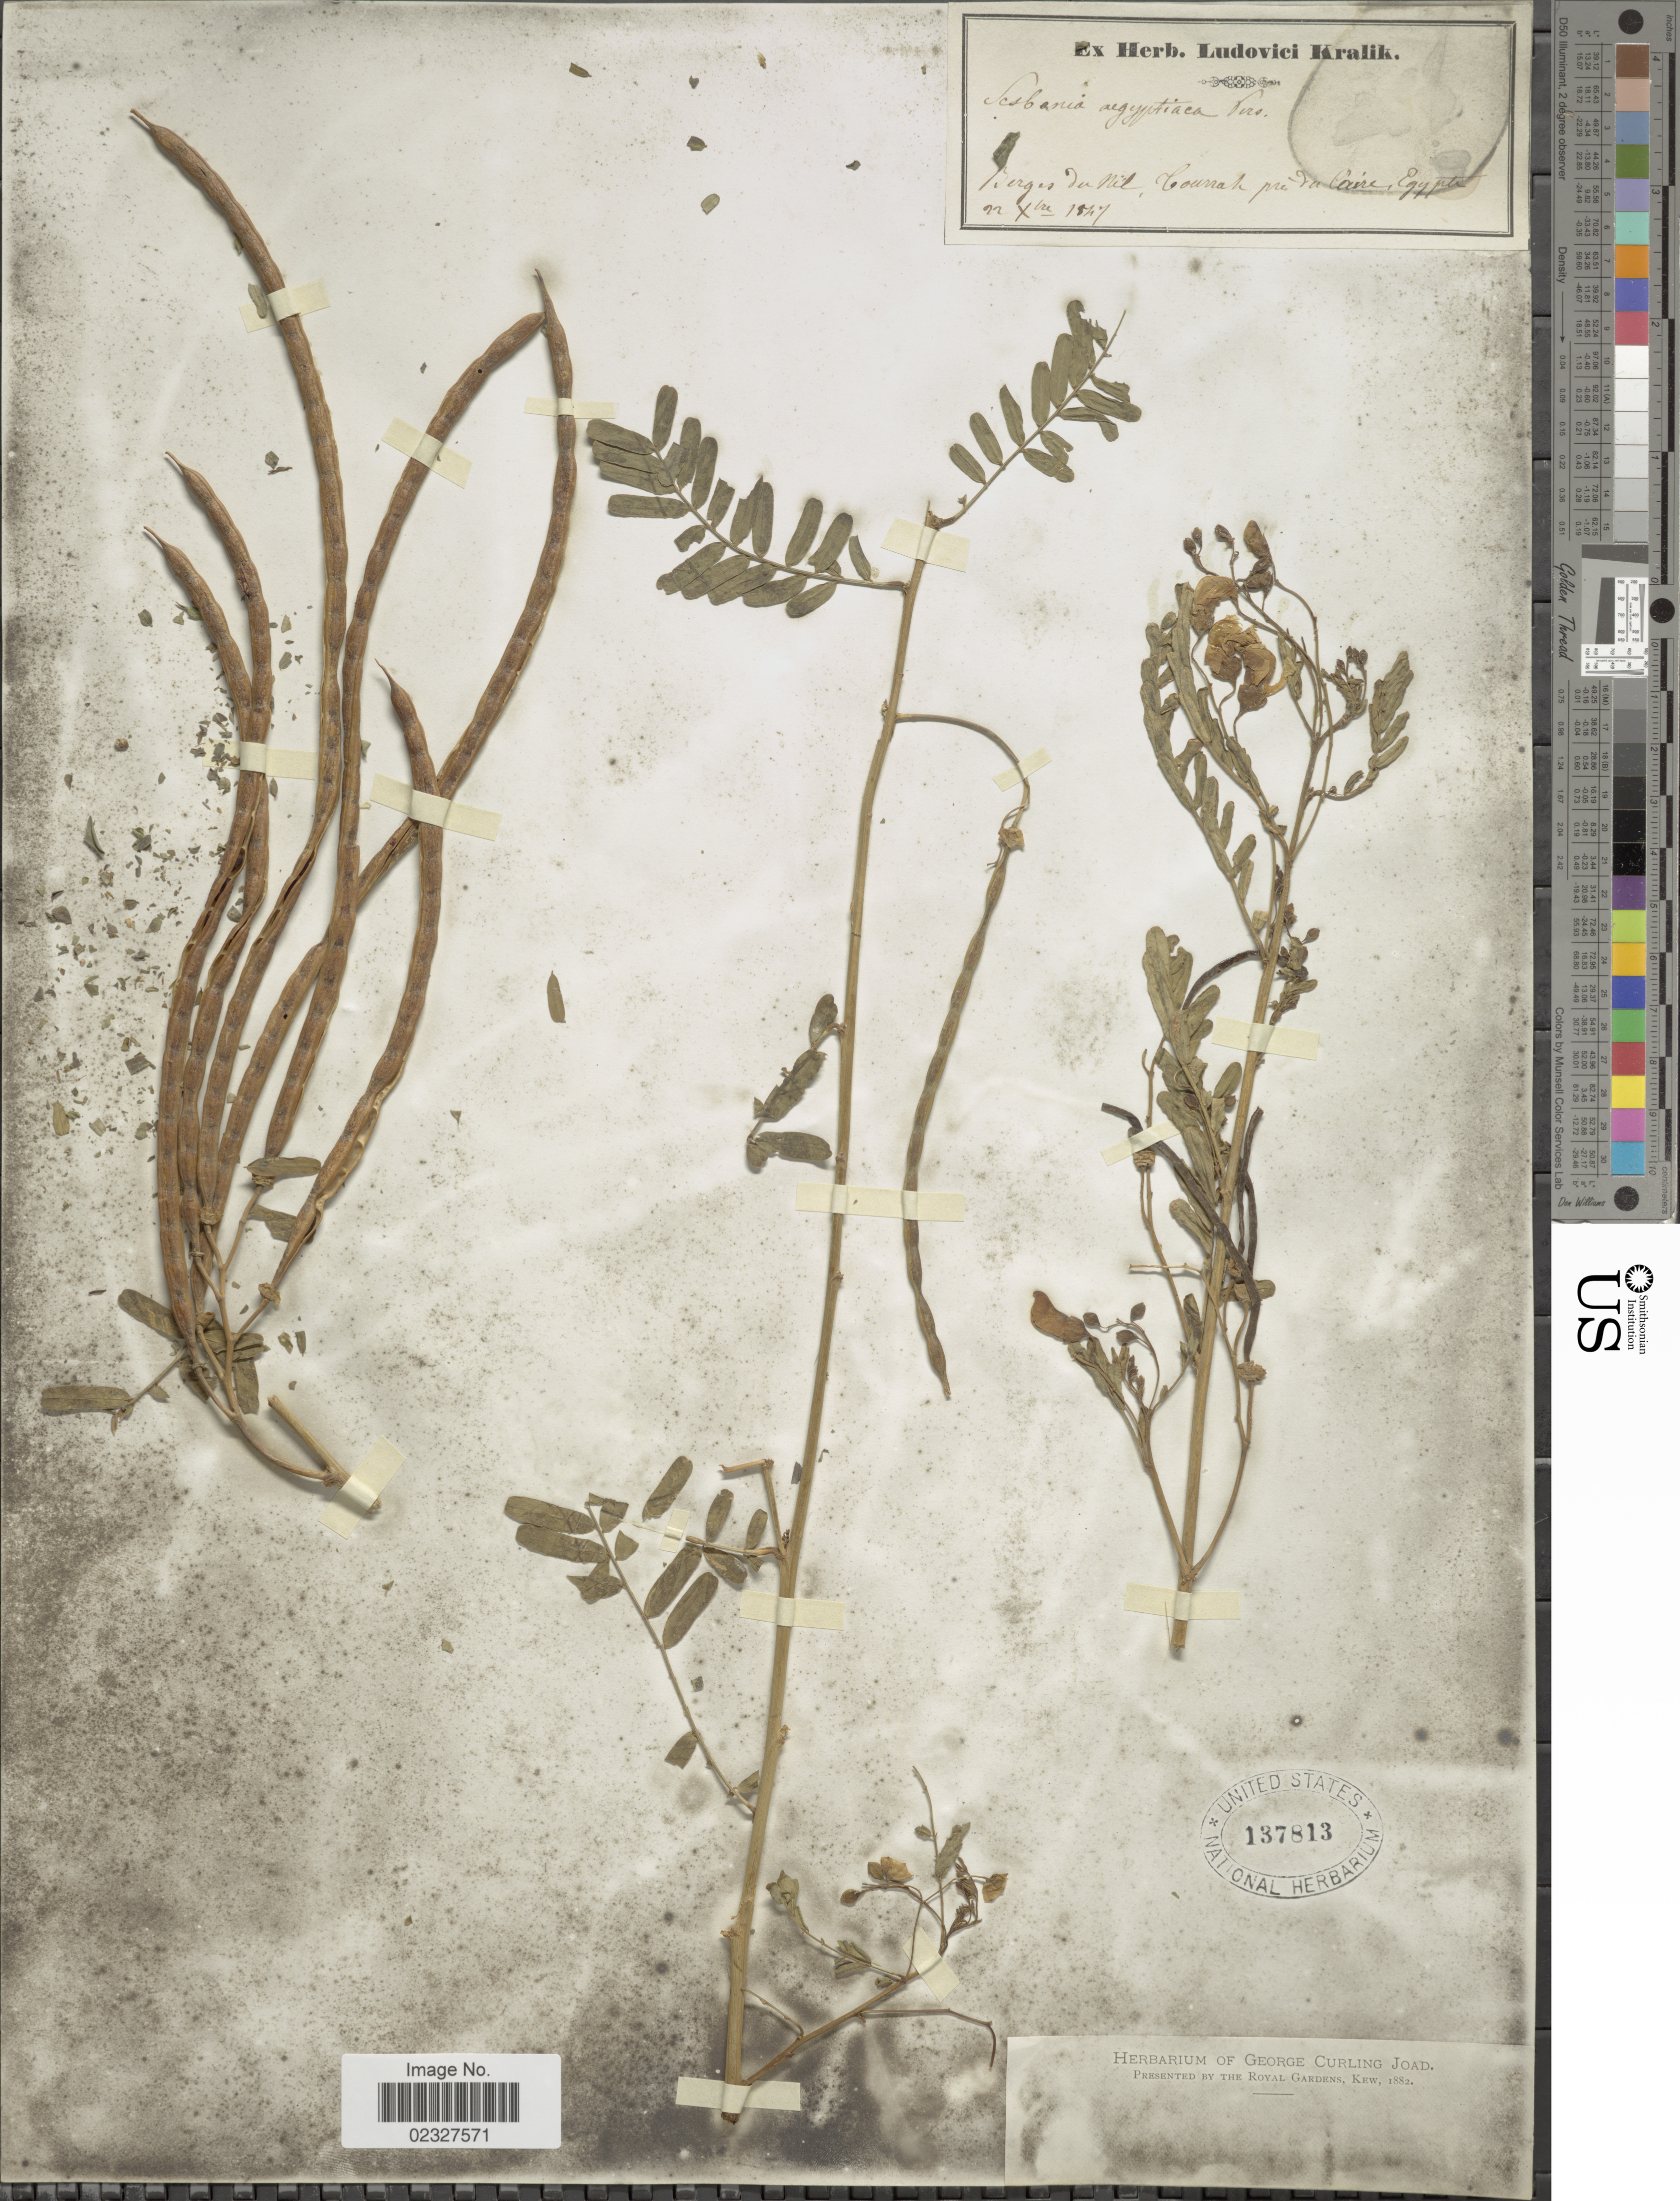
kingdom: Plantae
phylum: Tracheophyta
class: Magnoliopsida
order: Fabales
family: Fabaceae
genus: Sesbania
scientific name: Sesbania sesban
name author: (L.) Merr.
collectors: ex herb. L. Kralik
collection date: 1847-12-22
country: Egypt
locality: Berges du Nil, Courrah [interpreted] pre da Caire.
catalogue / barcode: US 137813